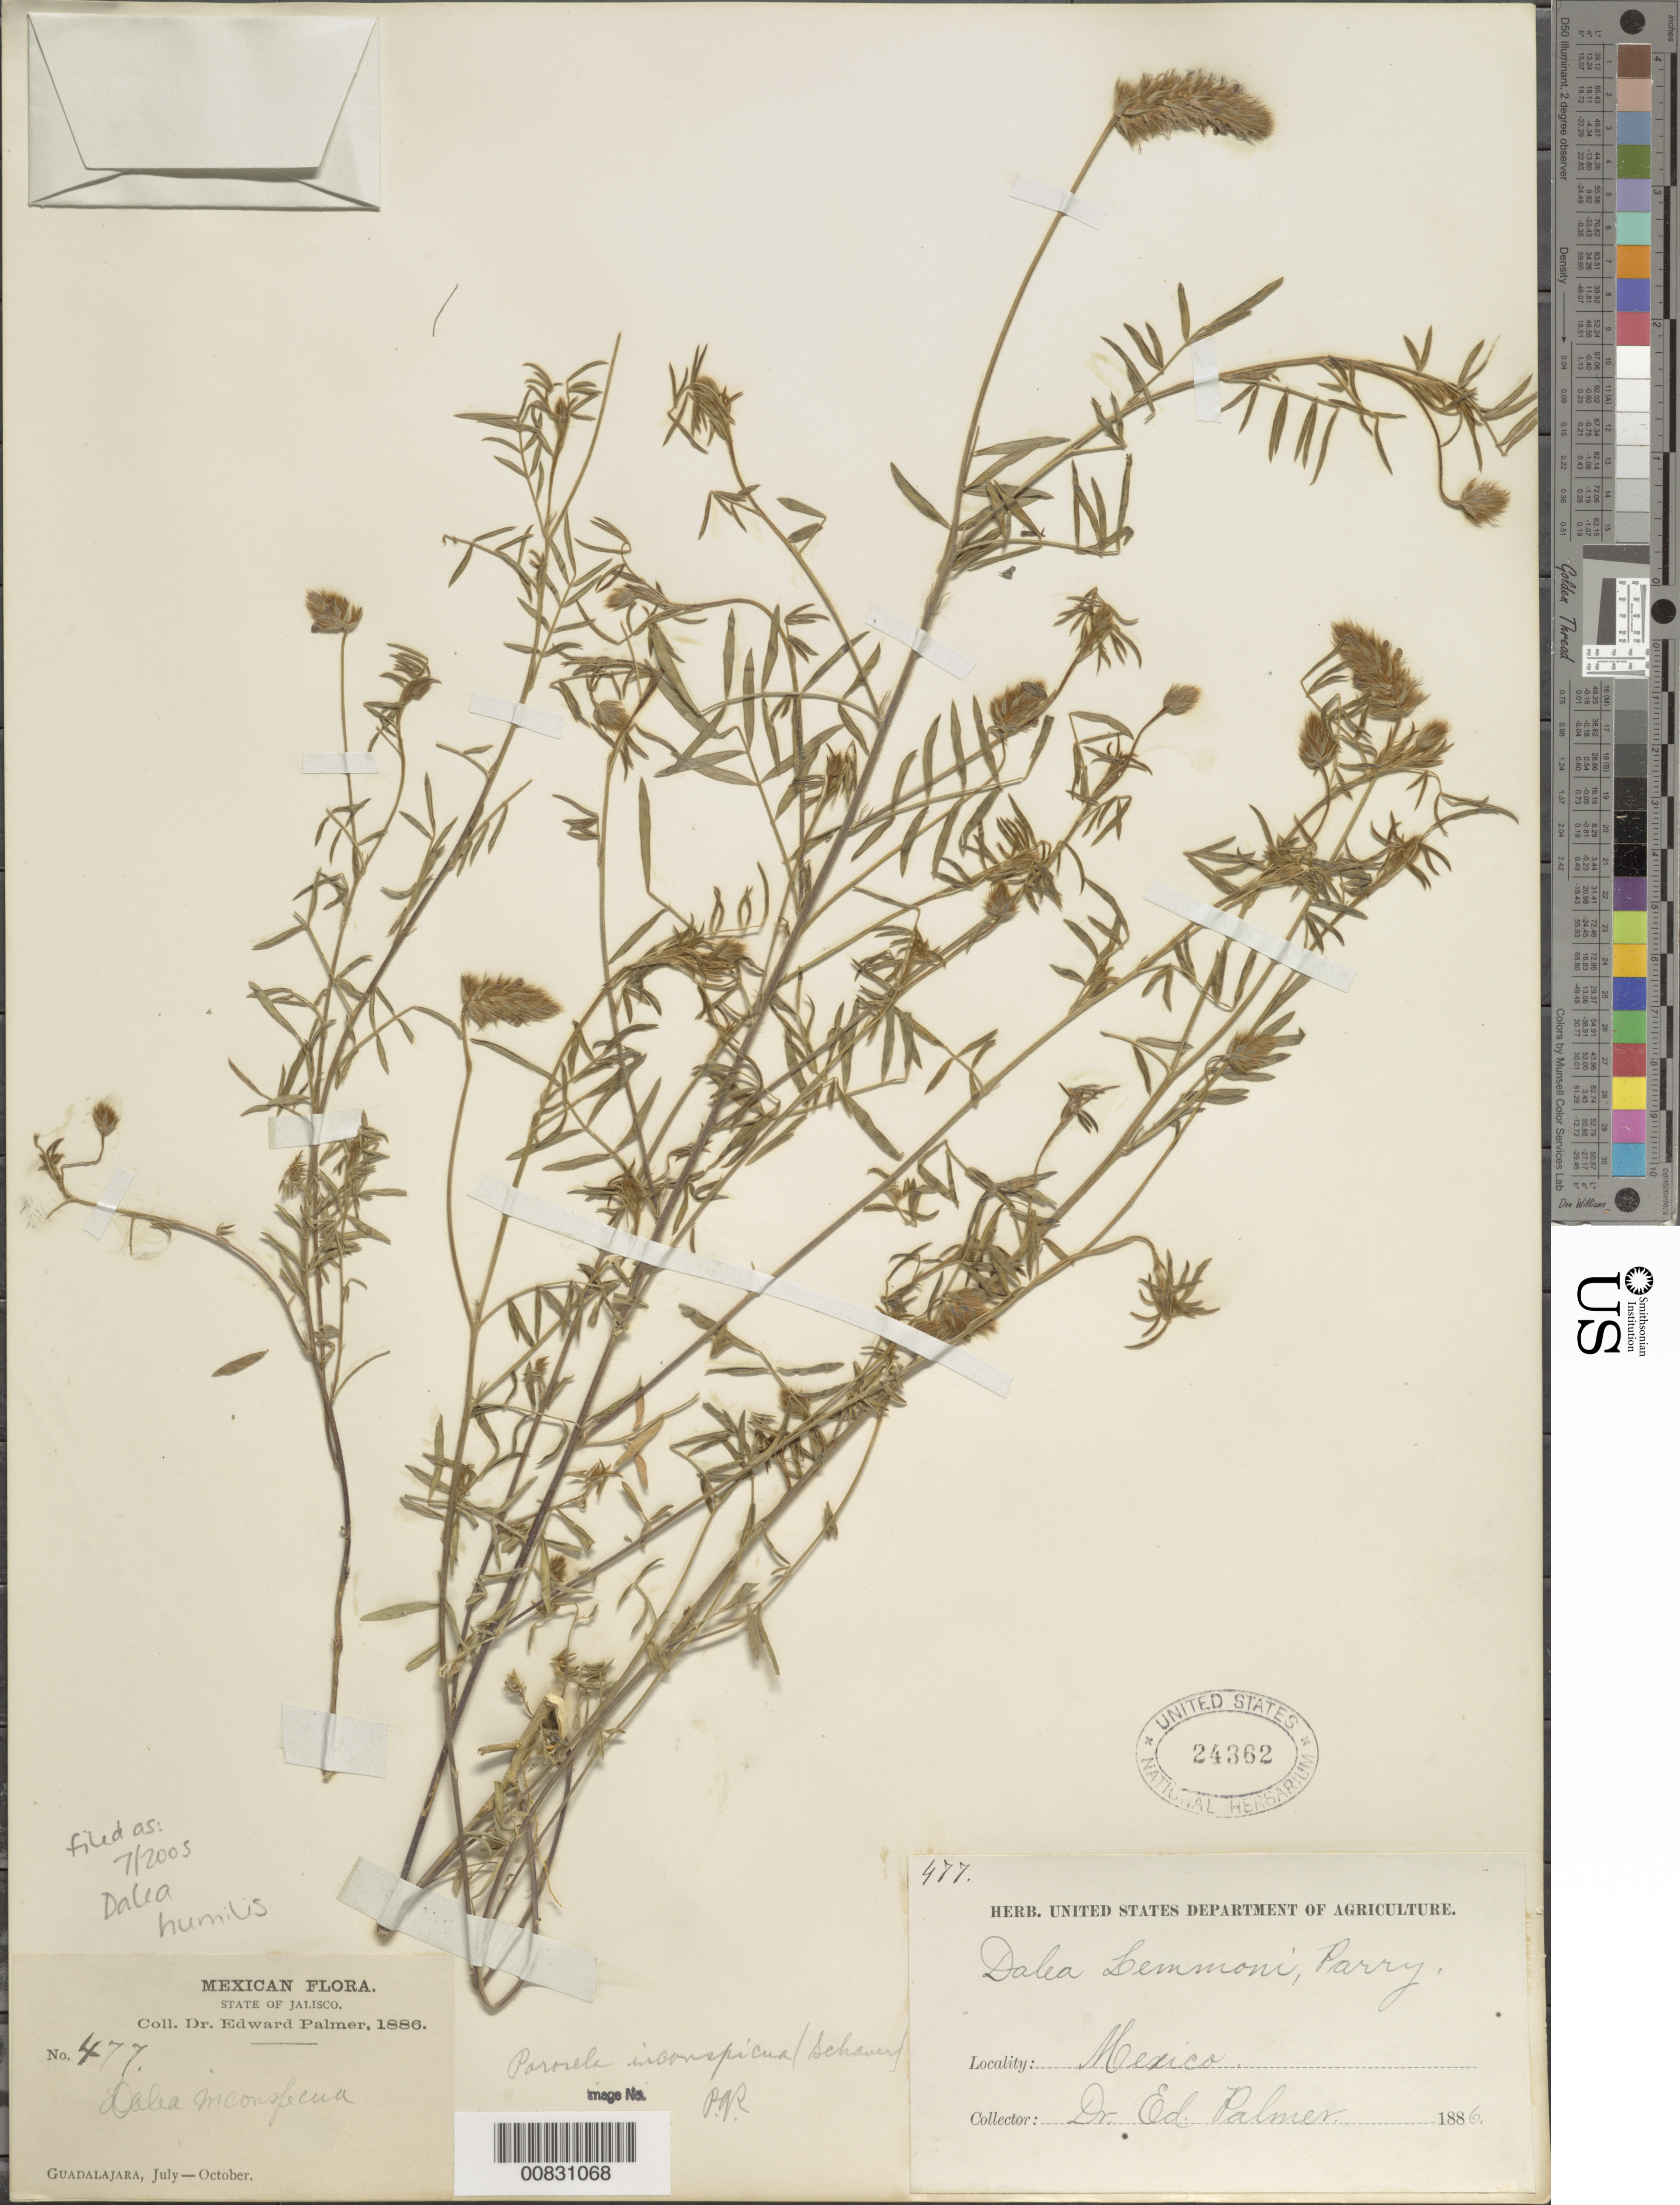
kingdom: Plantae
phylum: Tracheophyta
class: Magnoliopsida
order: Fabales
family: Fabaceae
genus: Dalea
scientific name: Dalea humilis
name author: G. Don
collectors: E. Palmer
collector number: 477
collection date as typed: Jul 1886 to -- Oct 1886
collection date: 1886-07/1886-10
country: Mexico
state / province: Jalisco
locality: Guadalajara, Jalisco.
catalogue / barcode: US 24362